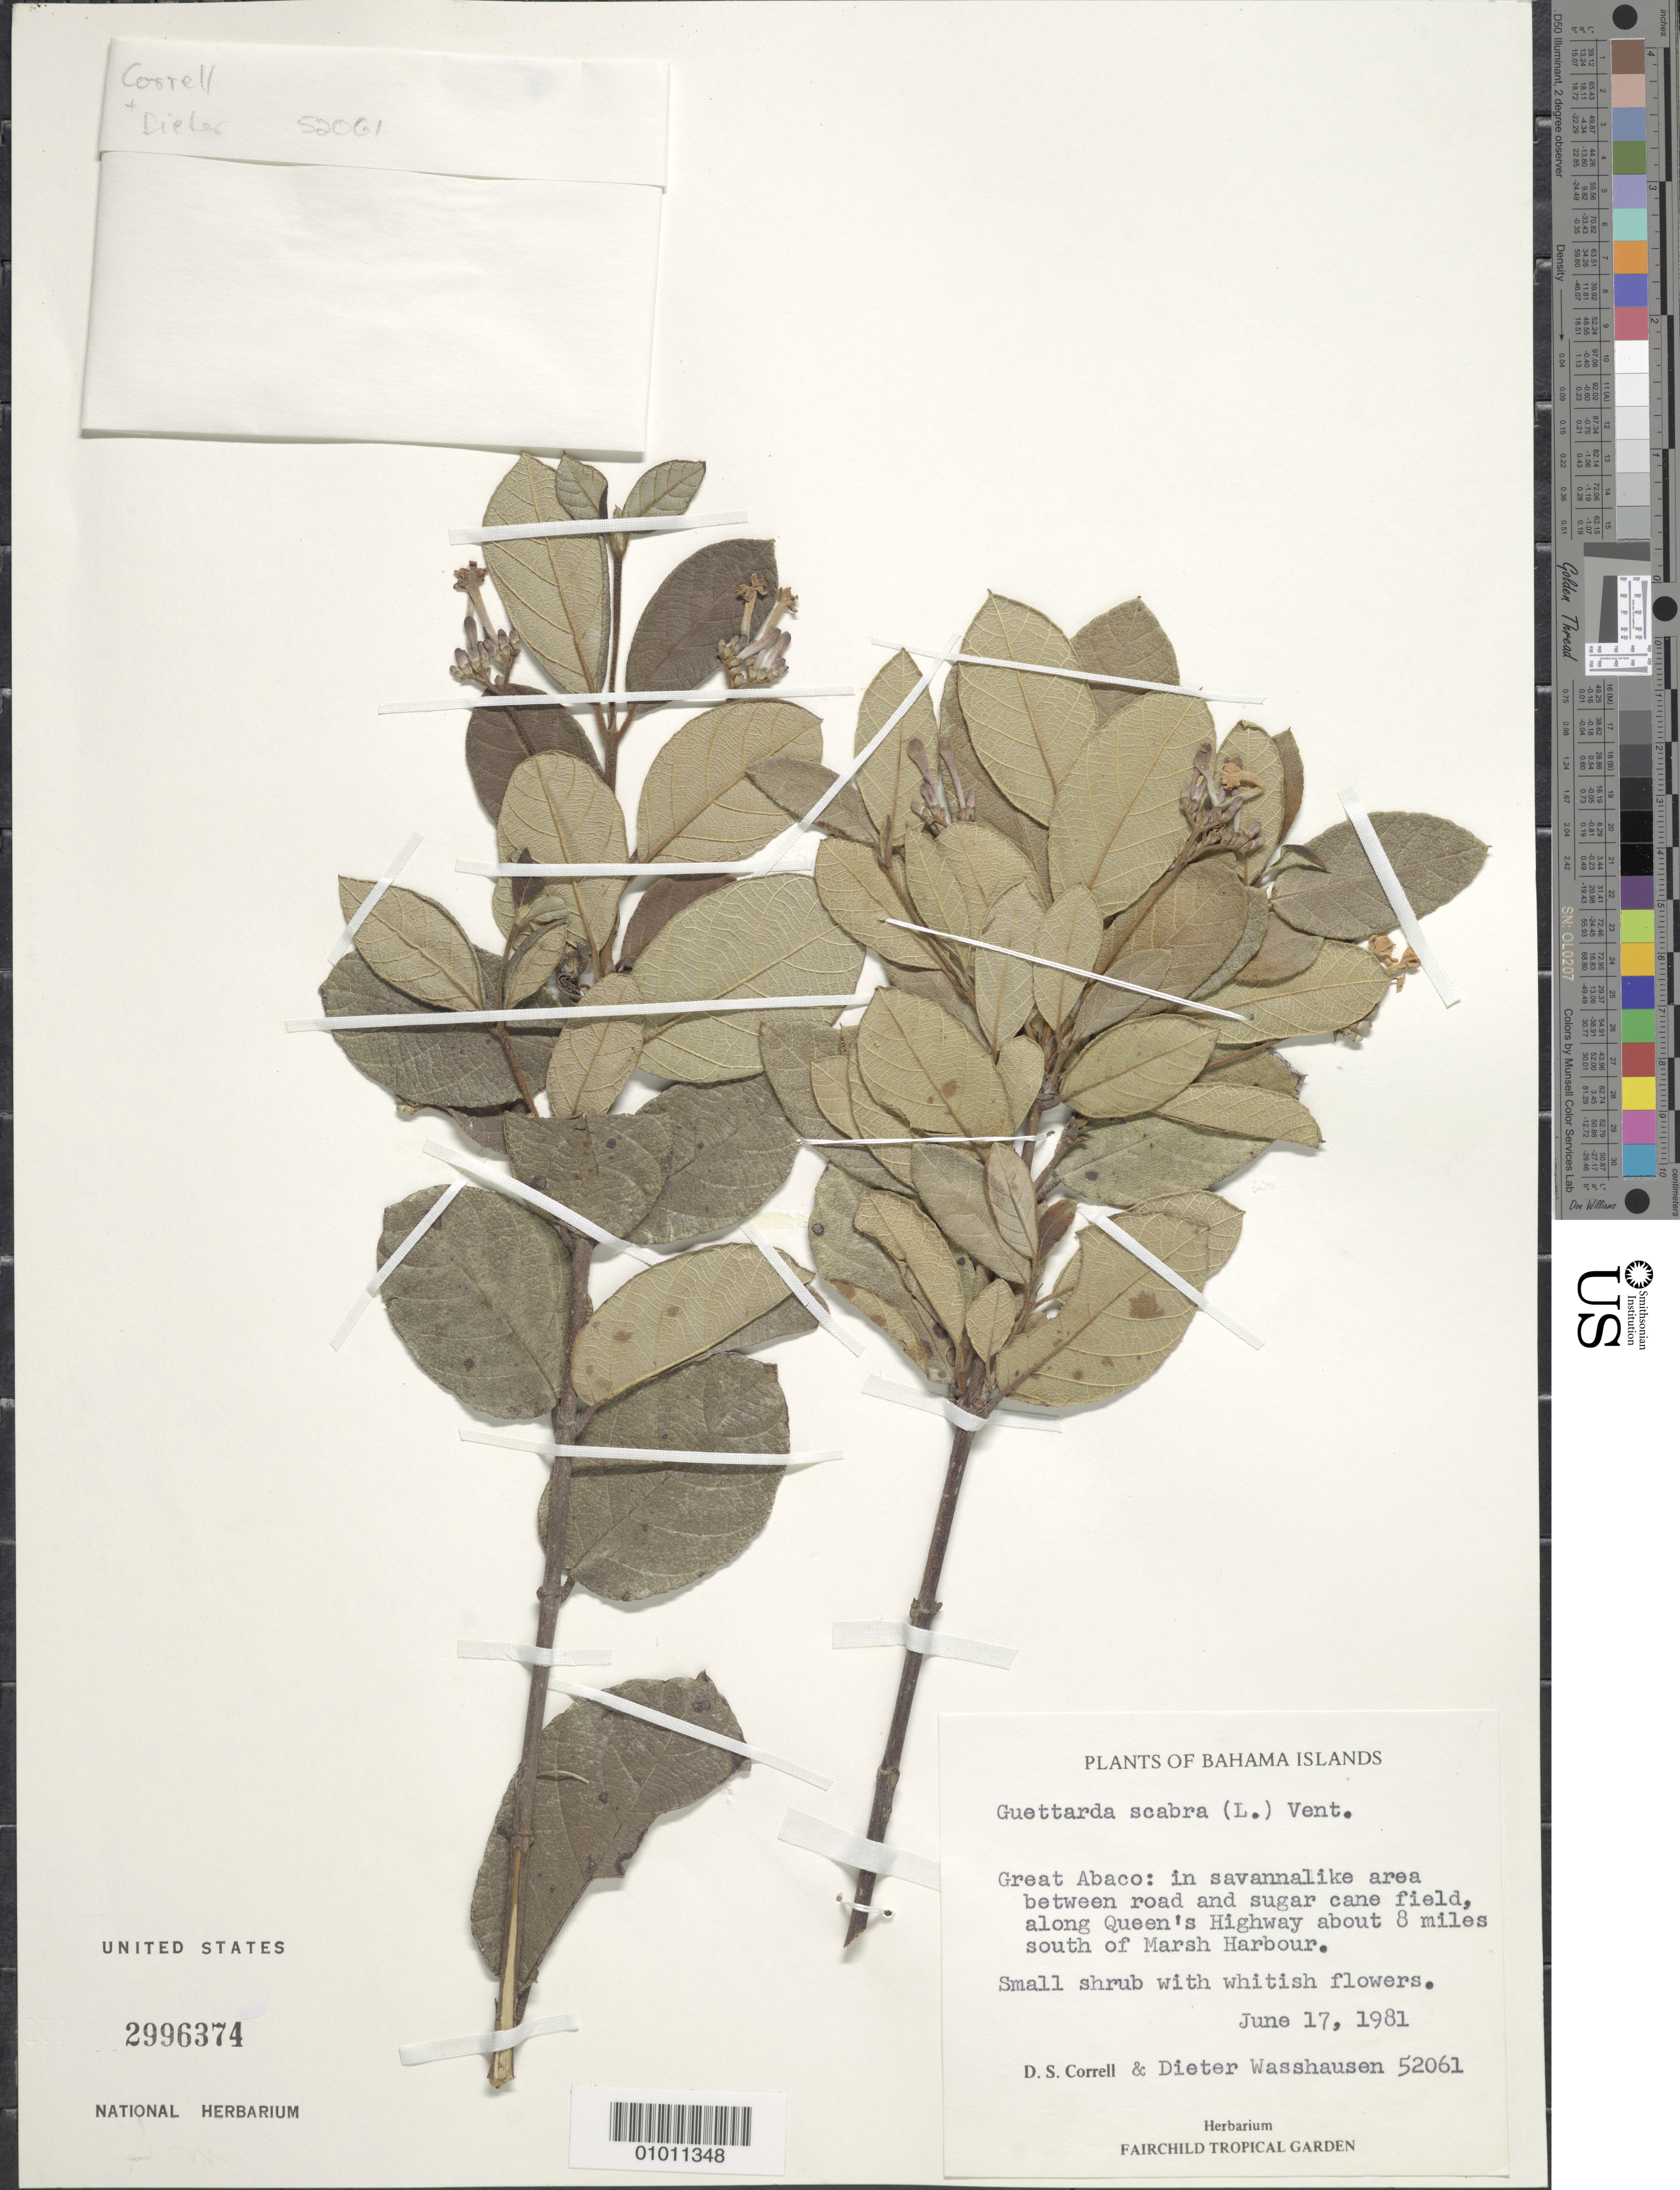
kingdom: Plantae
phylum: Tracheophyta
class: Magnoliopsida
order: Gentianales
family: Rubiaceae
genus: Guettarda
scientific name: Guettarda scabra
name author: (L.) Vent.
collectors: D. S. Correll & D. C. Wasshausen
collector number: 52061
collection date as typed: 17 Jun 1981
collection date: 1981-06-17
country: Bahamas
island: Great Abaco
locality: Along Queen's Highway about 8 miles south of Marsh Harbour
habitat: In savanna-like area between road and sugar cane field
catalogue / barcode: US 2996374